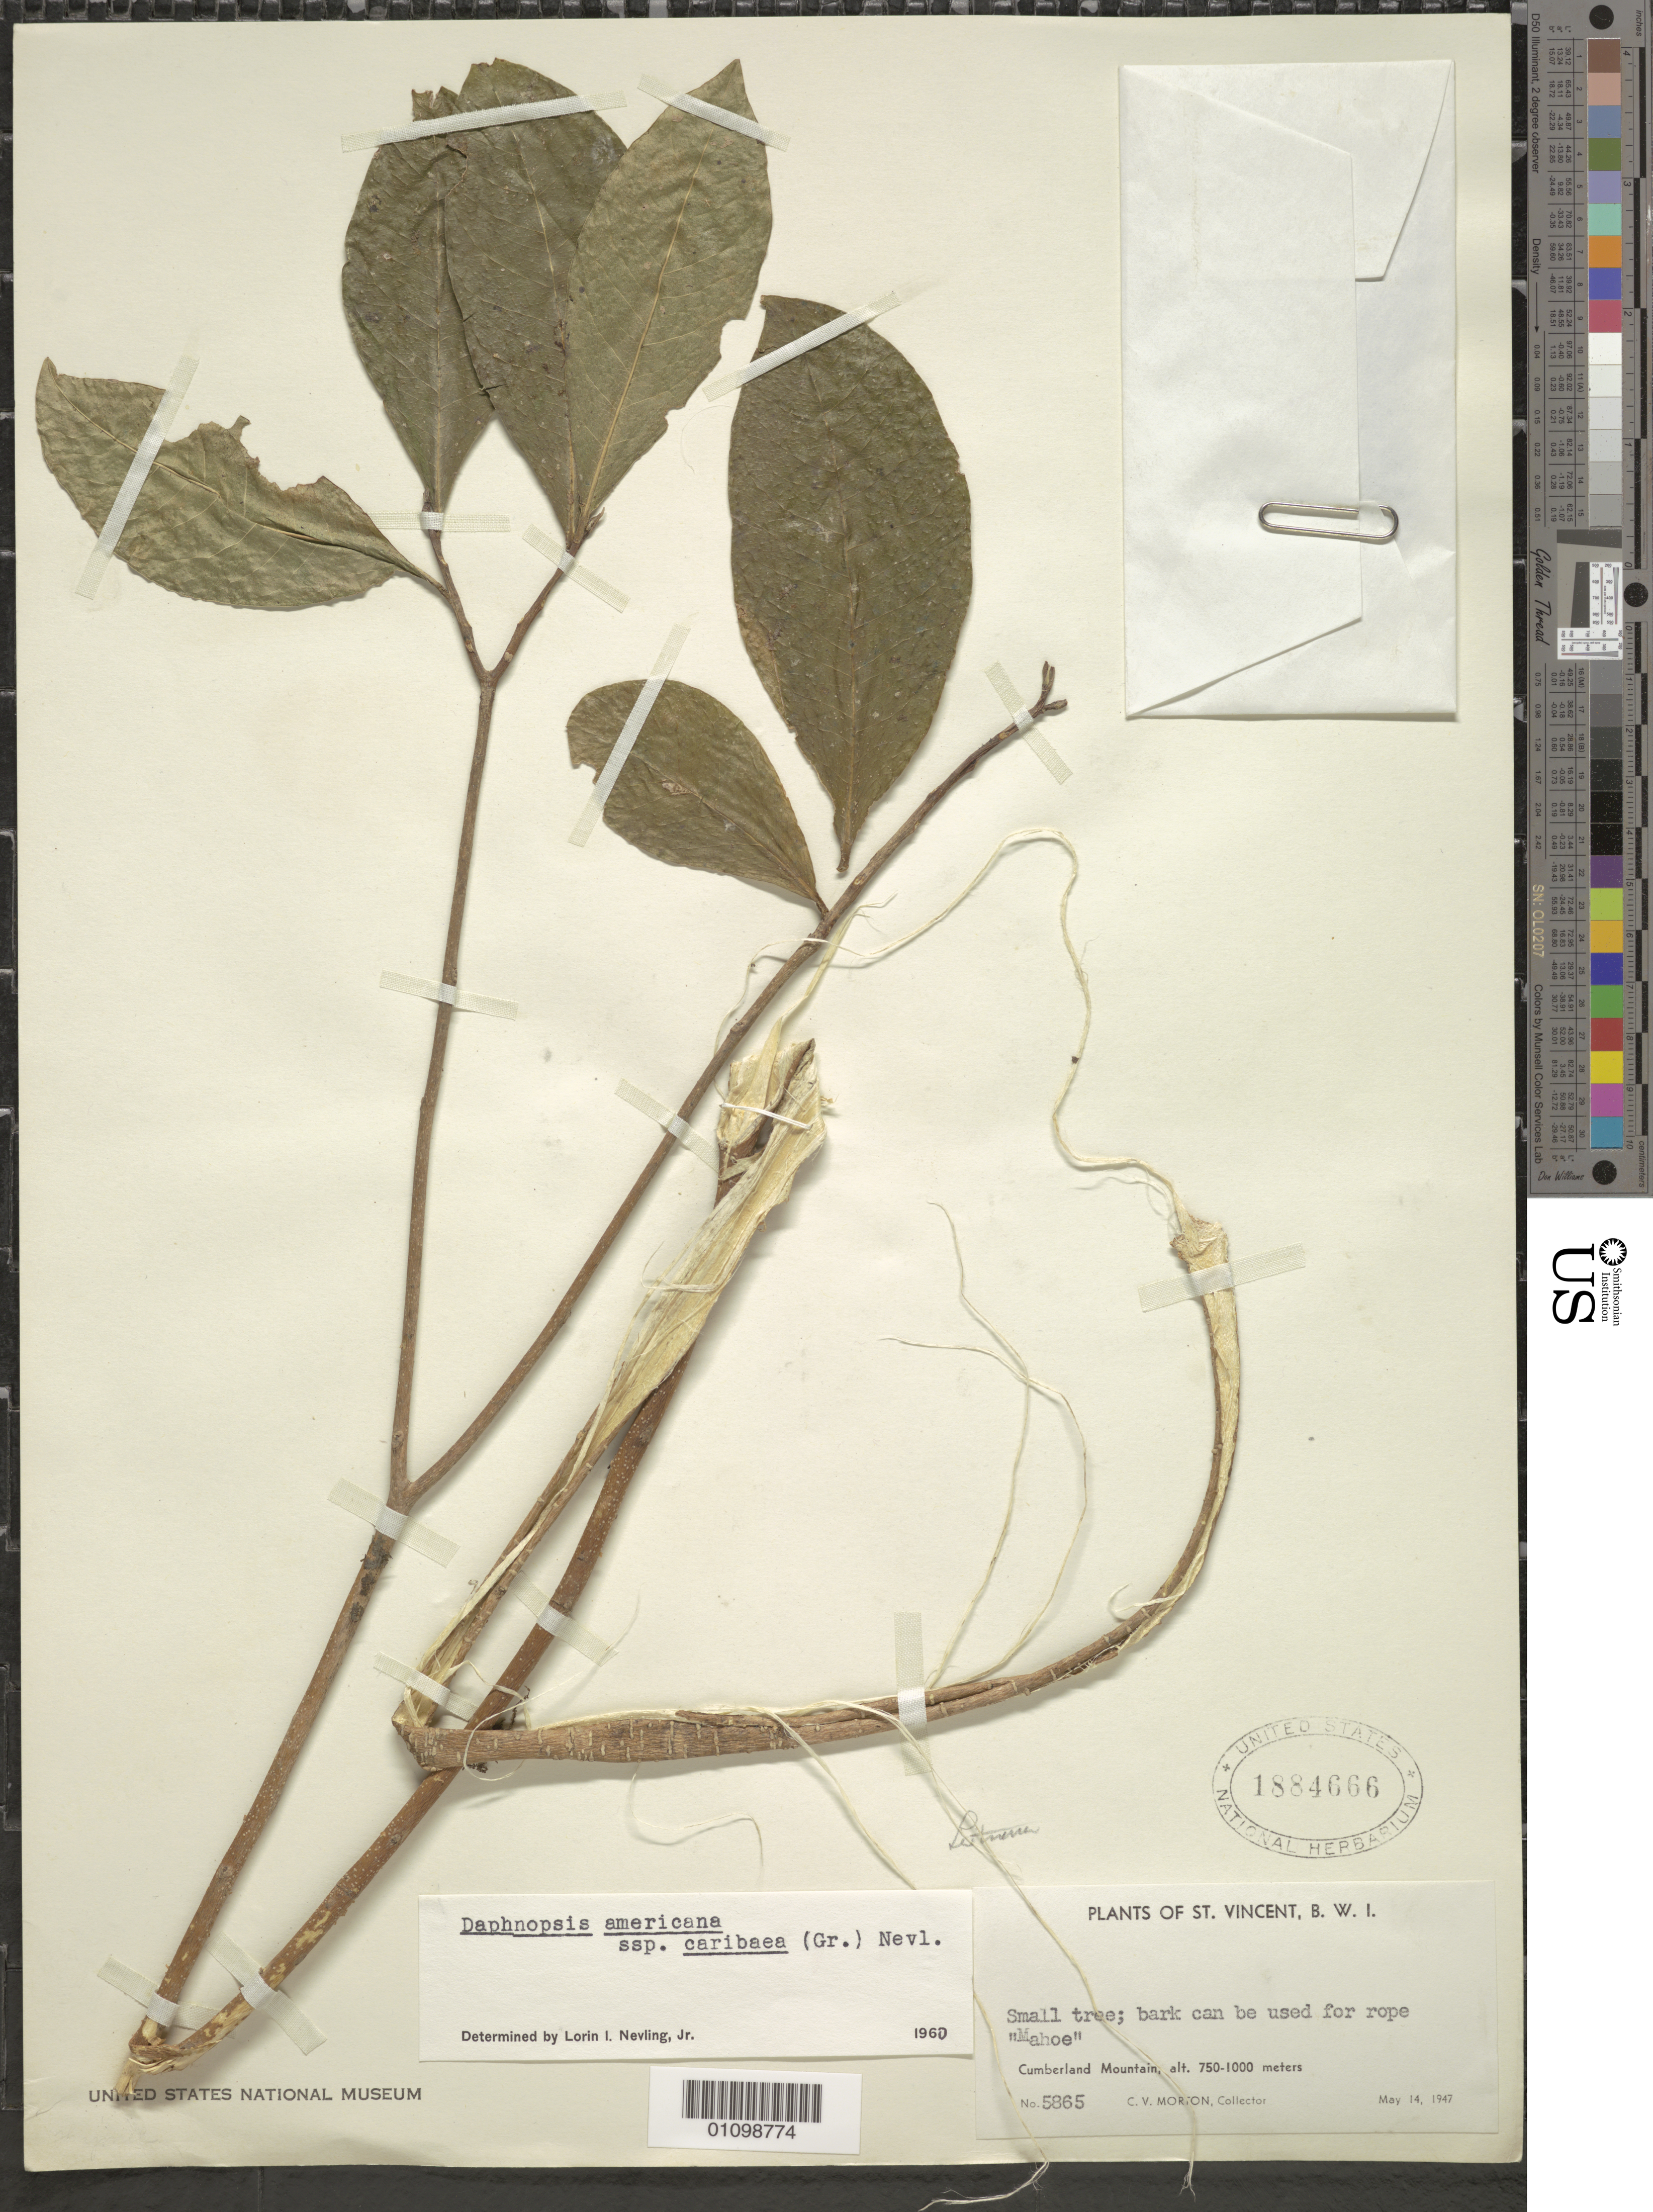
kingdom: Plantae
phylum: Tracheophyta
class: Magnoliopsida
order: Malvales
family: Thymelaeaceae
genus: Daphnopsis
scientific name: Daphnopsis americana subsp. caribaea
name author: (Griseb.) Nevling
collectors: C. V. Morton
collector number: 5865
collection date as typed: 14 May 1947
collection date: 1947-05-14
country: St. Vincent - Grenadines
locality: Cumberland Mountain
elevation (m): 750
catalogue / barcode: US 1884666